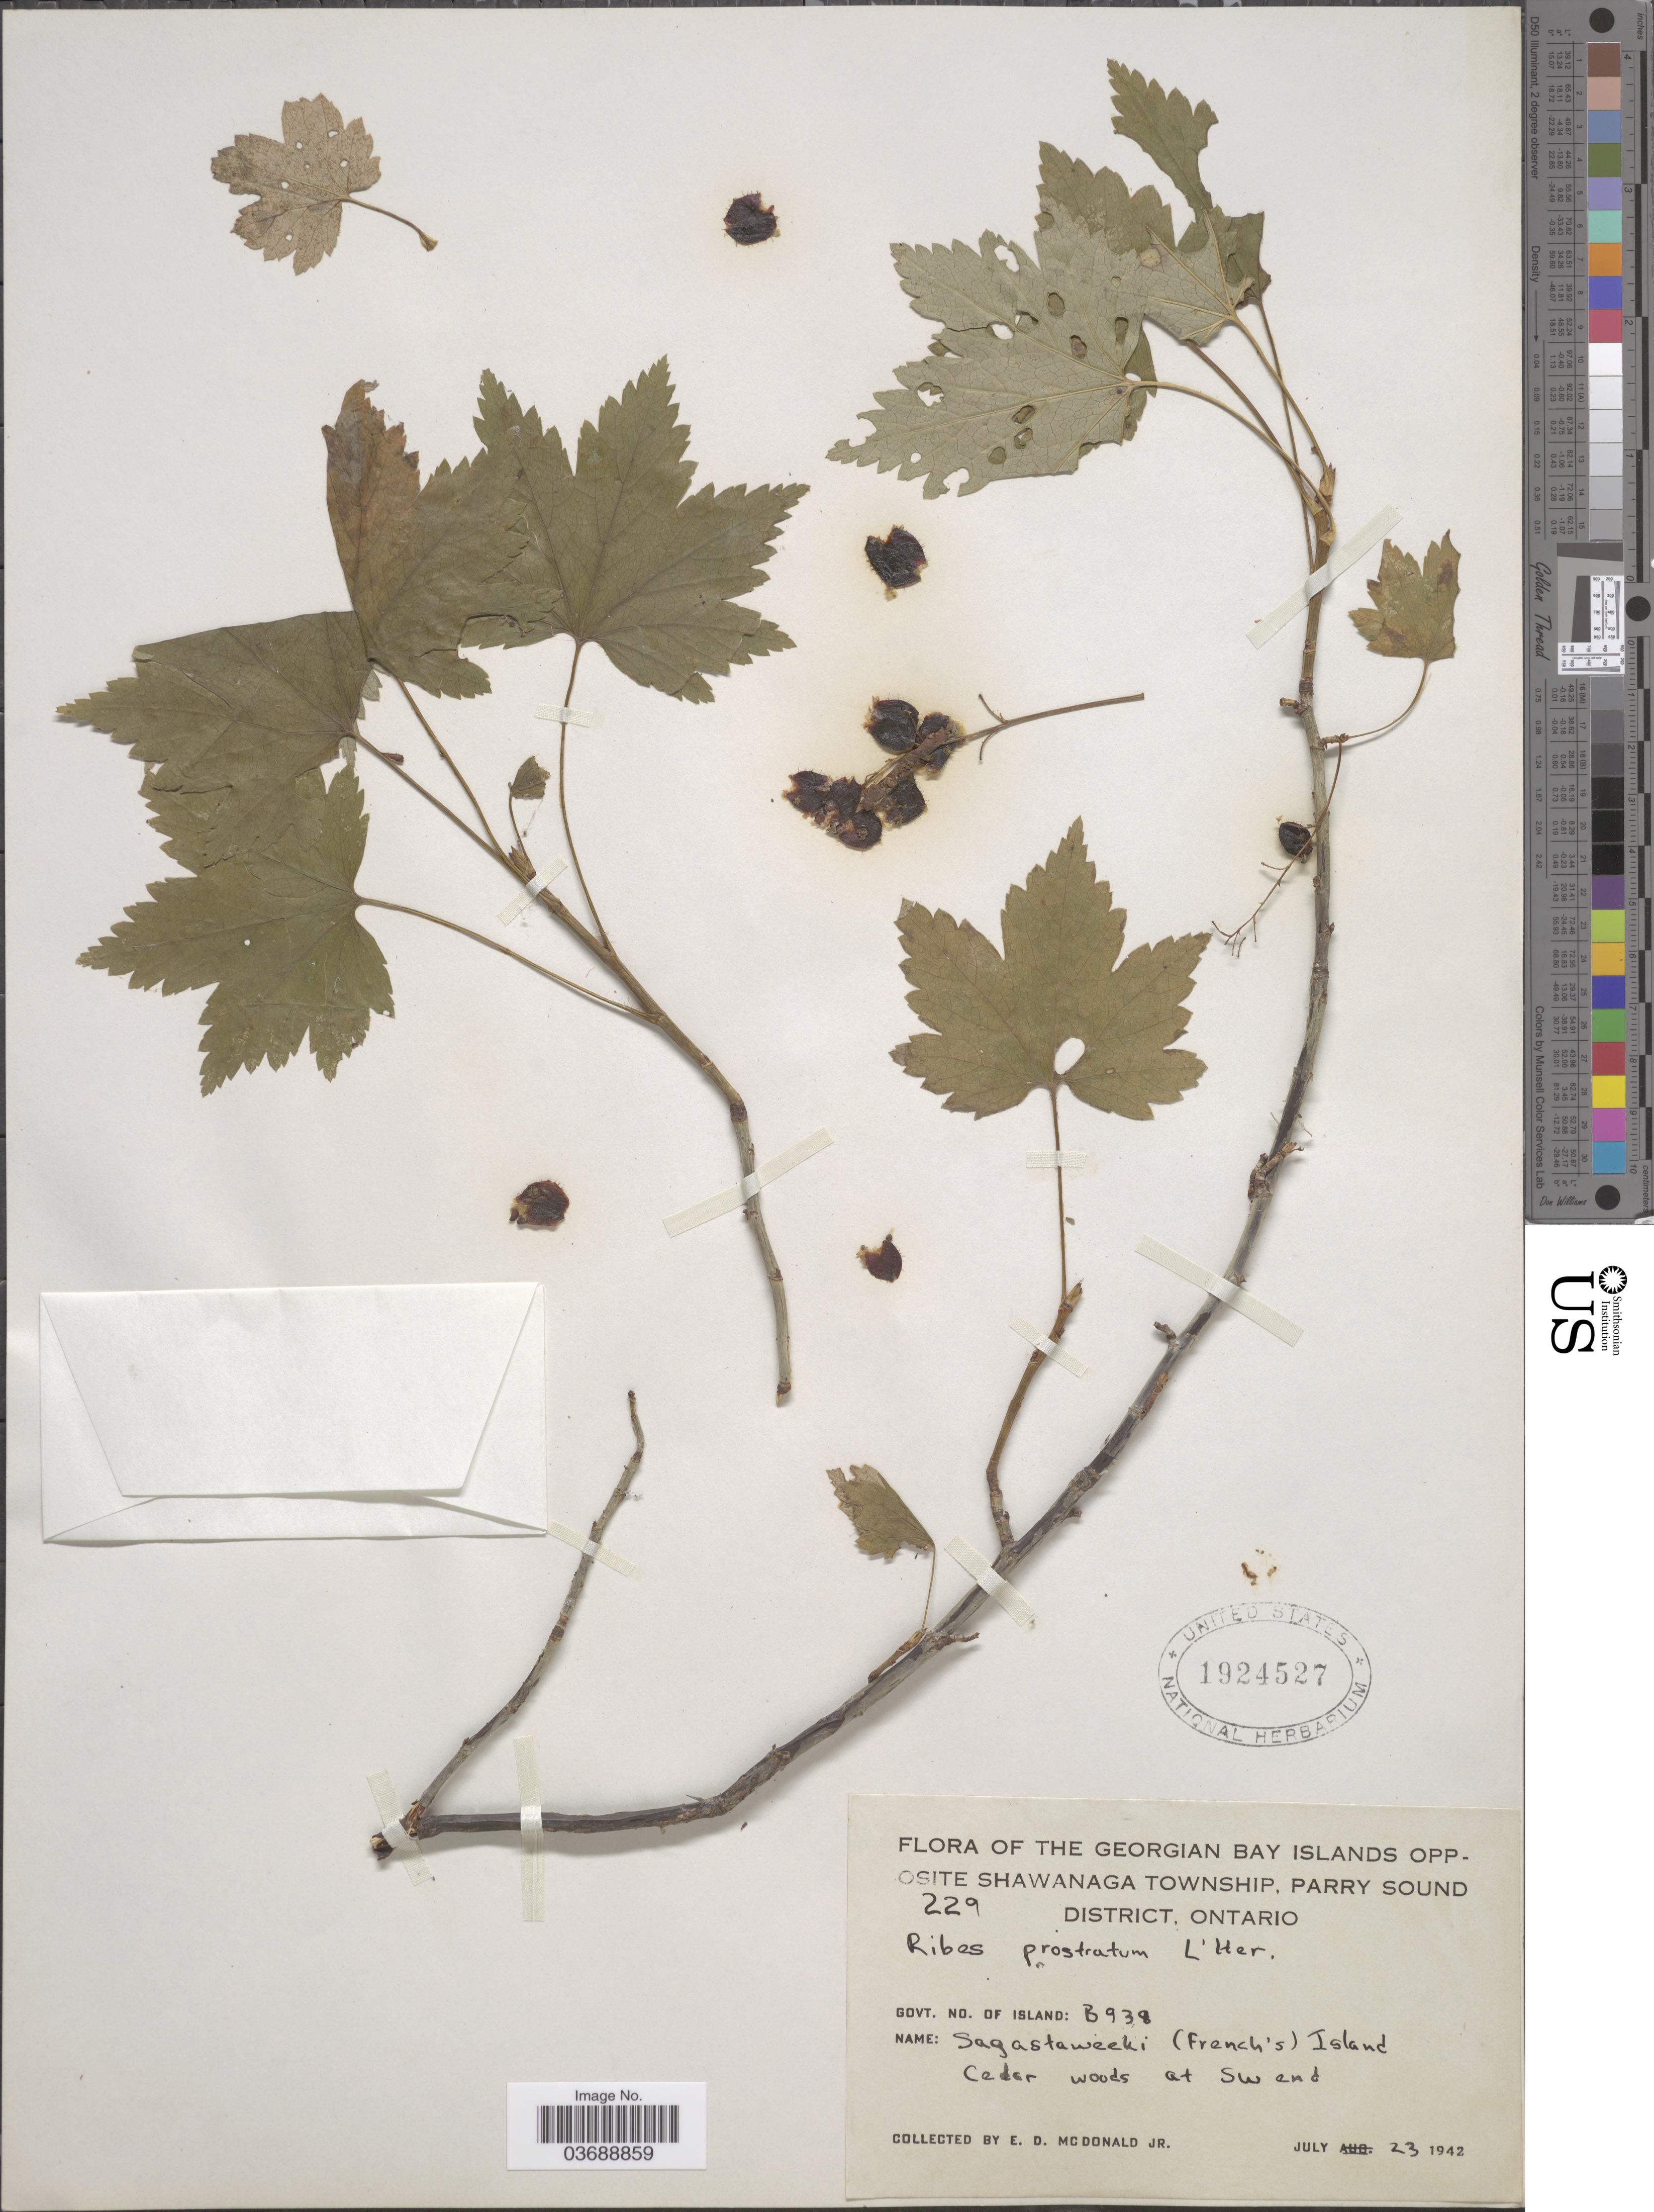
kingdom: Plantae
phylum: Tracheophyta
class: Magnoliopsida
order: Saxifragales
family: Grossulariaceae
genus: Ribes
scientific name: Ribes prostratum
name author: L'Hér.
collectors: E. D. McDonald Jr.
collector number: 229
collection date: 1942-07-23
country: Canada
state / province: Ontario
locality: The Georgian Bay Islands opposite Shawanaga Township, Parry Sound District. Govt. No. of Island: B938. Sagastawecki* (French's) Island. Ceder woods at SW end.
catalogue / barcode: US 1924527